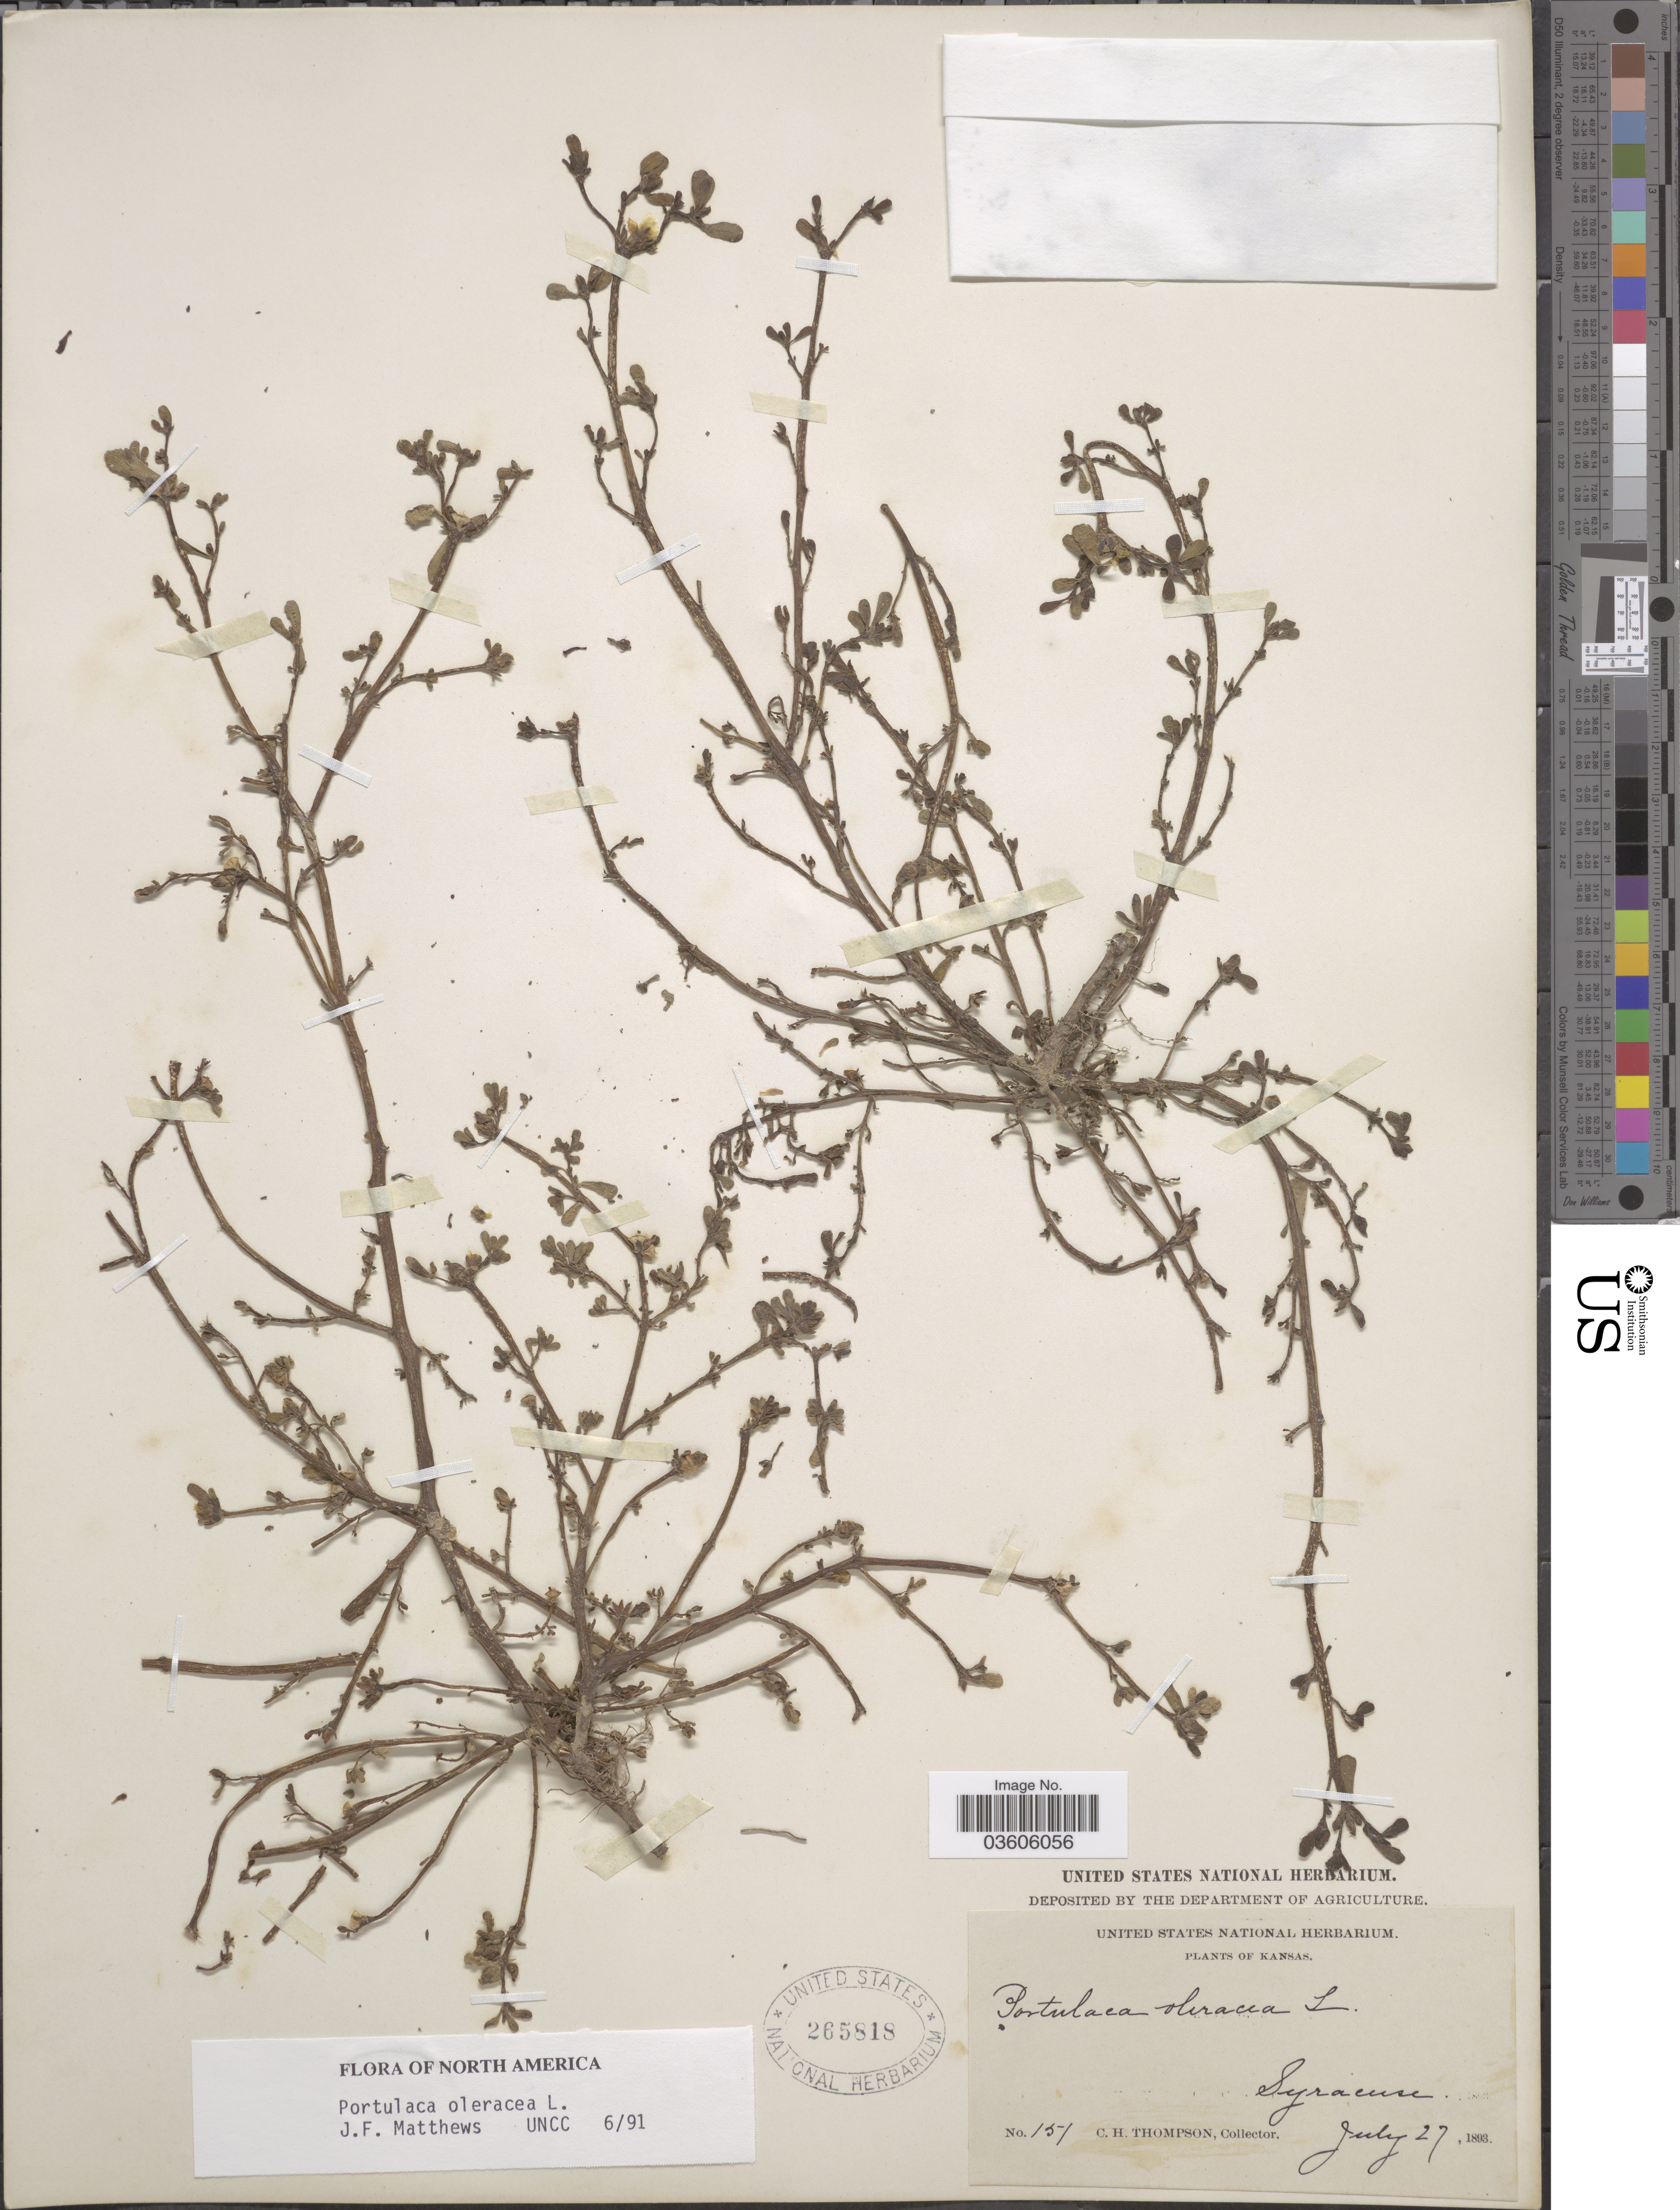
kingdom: Plantae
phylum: Tracheophyta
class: Magnoliopsida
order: Caryophyllales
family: Portulacaceae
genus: Portulaca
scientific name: Portulaca oleracea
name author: L.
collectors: C. H. Thompson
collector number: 151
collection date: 1893-07-27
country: United States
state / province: Kansas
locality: Syracuse.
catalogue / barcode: US 265818